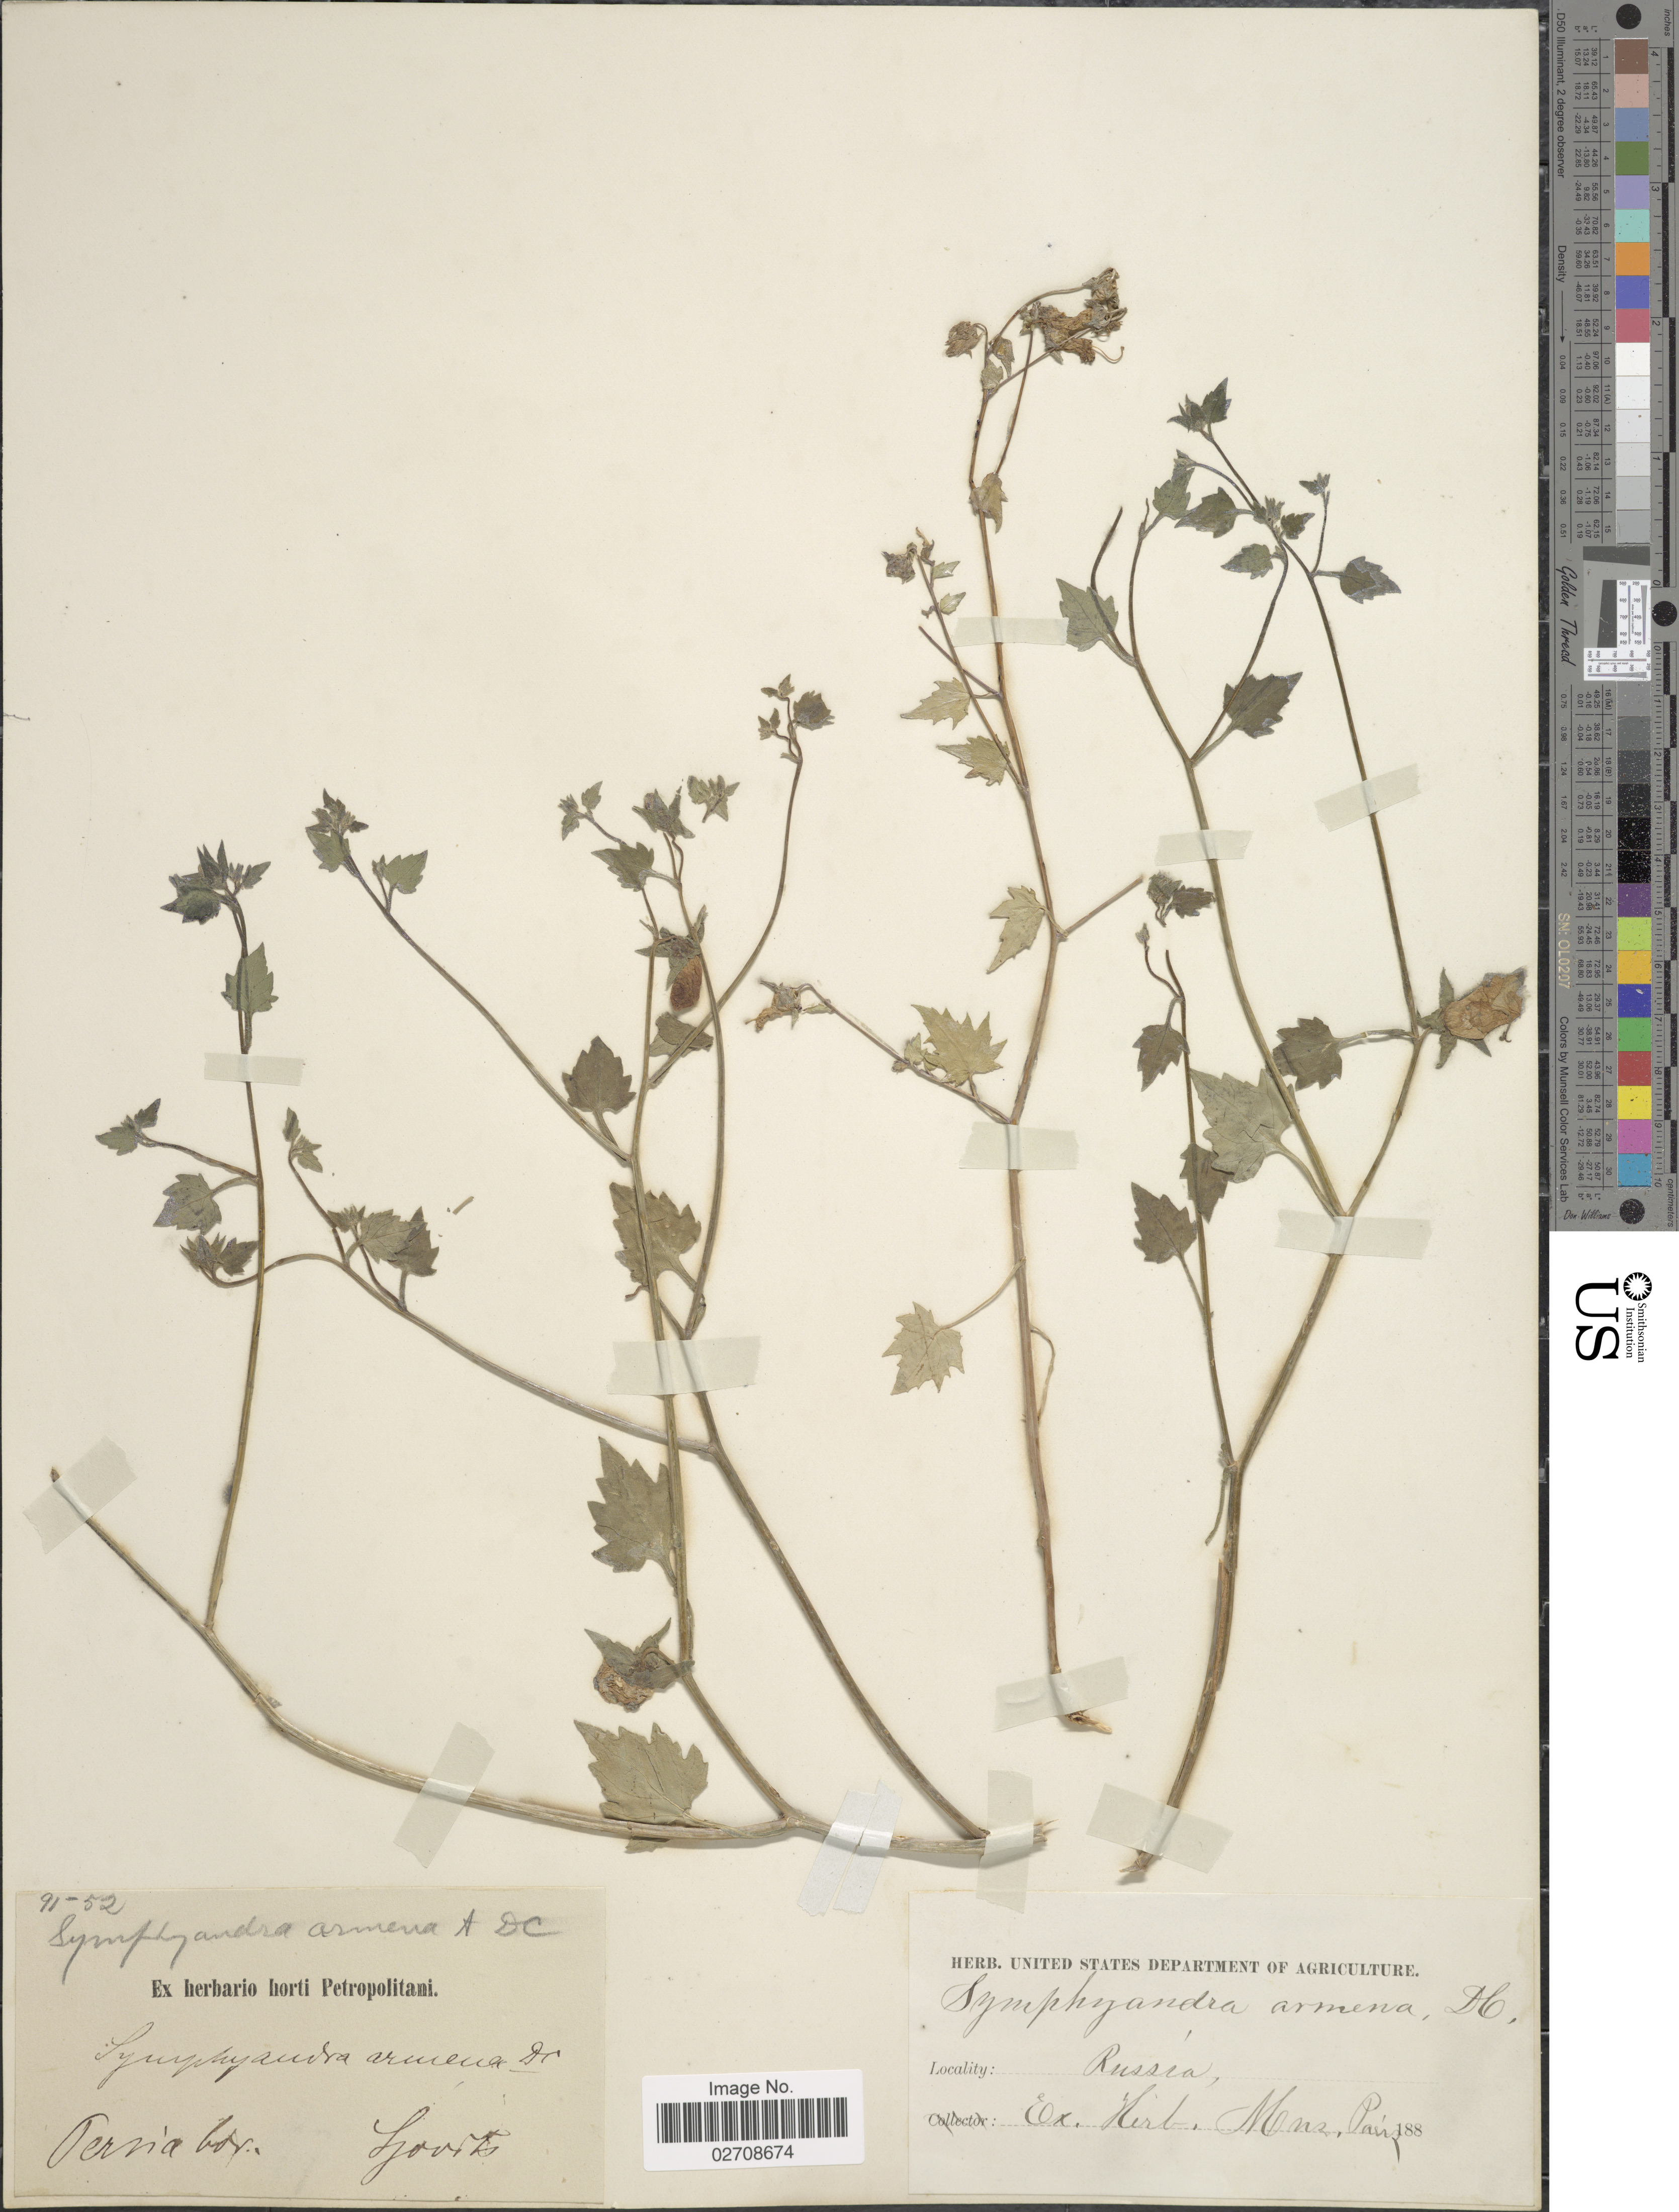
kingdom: Plantae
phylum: Tracheophyta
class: Magnoliopsida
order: Asterales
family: Campanulaceae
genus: Symphyandra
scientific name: Symphyandra armena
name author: A. DC.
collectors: Szovits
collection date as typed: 188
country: Iran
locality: Persia bor.